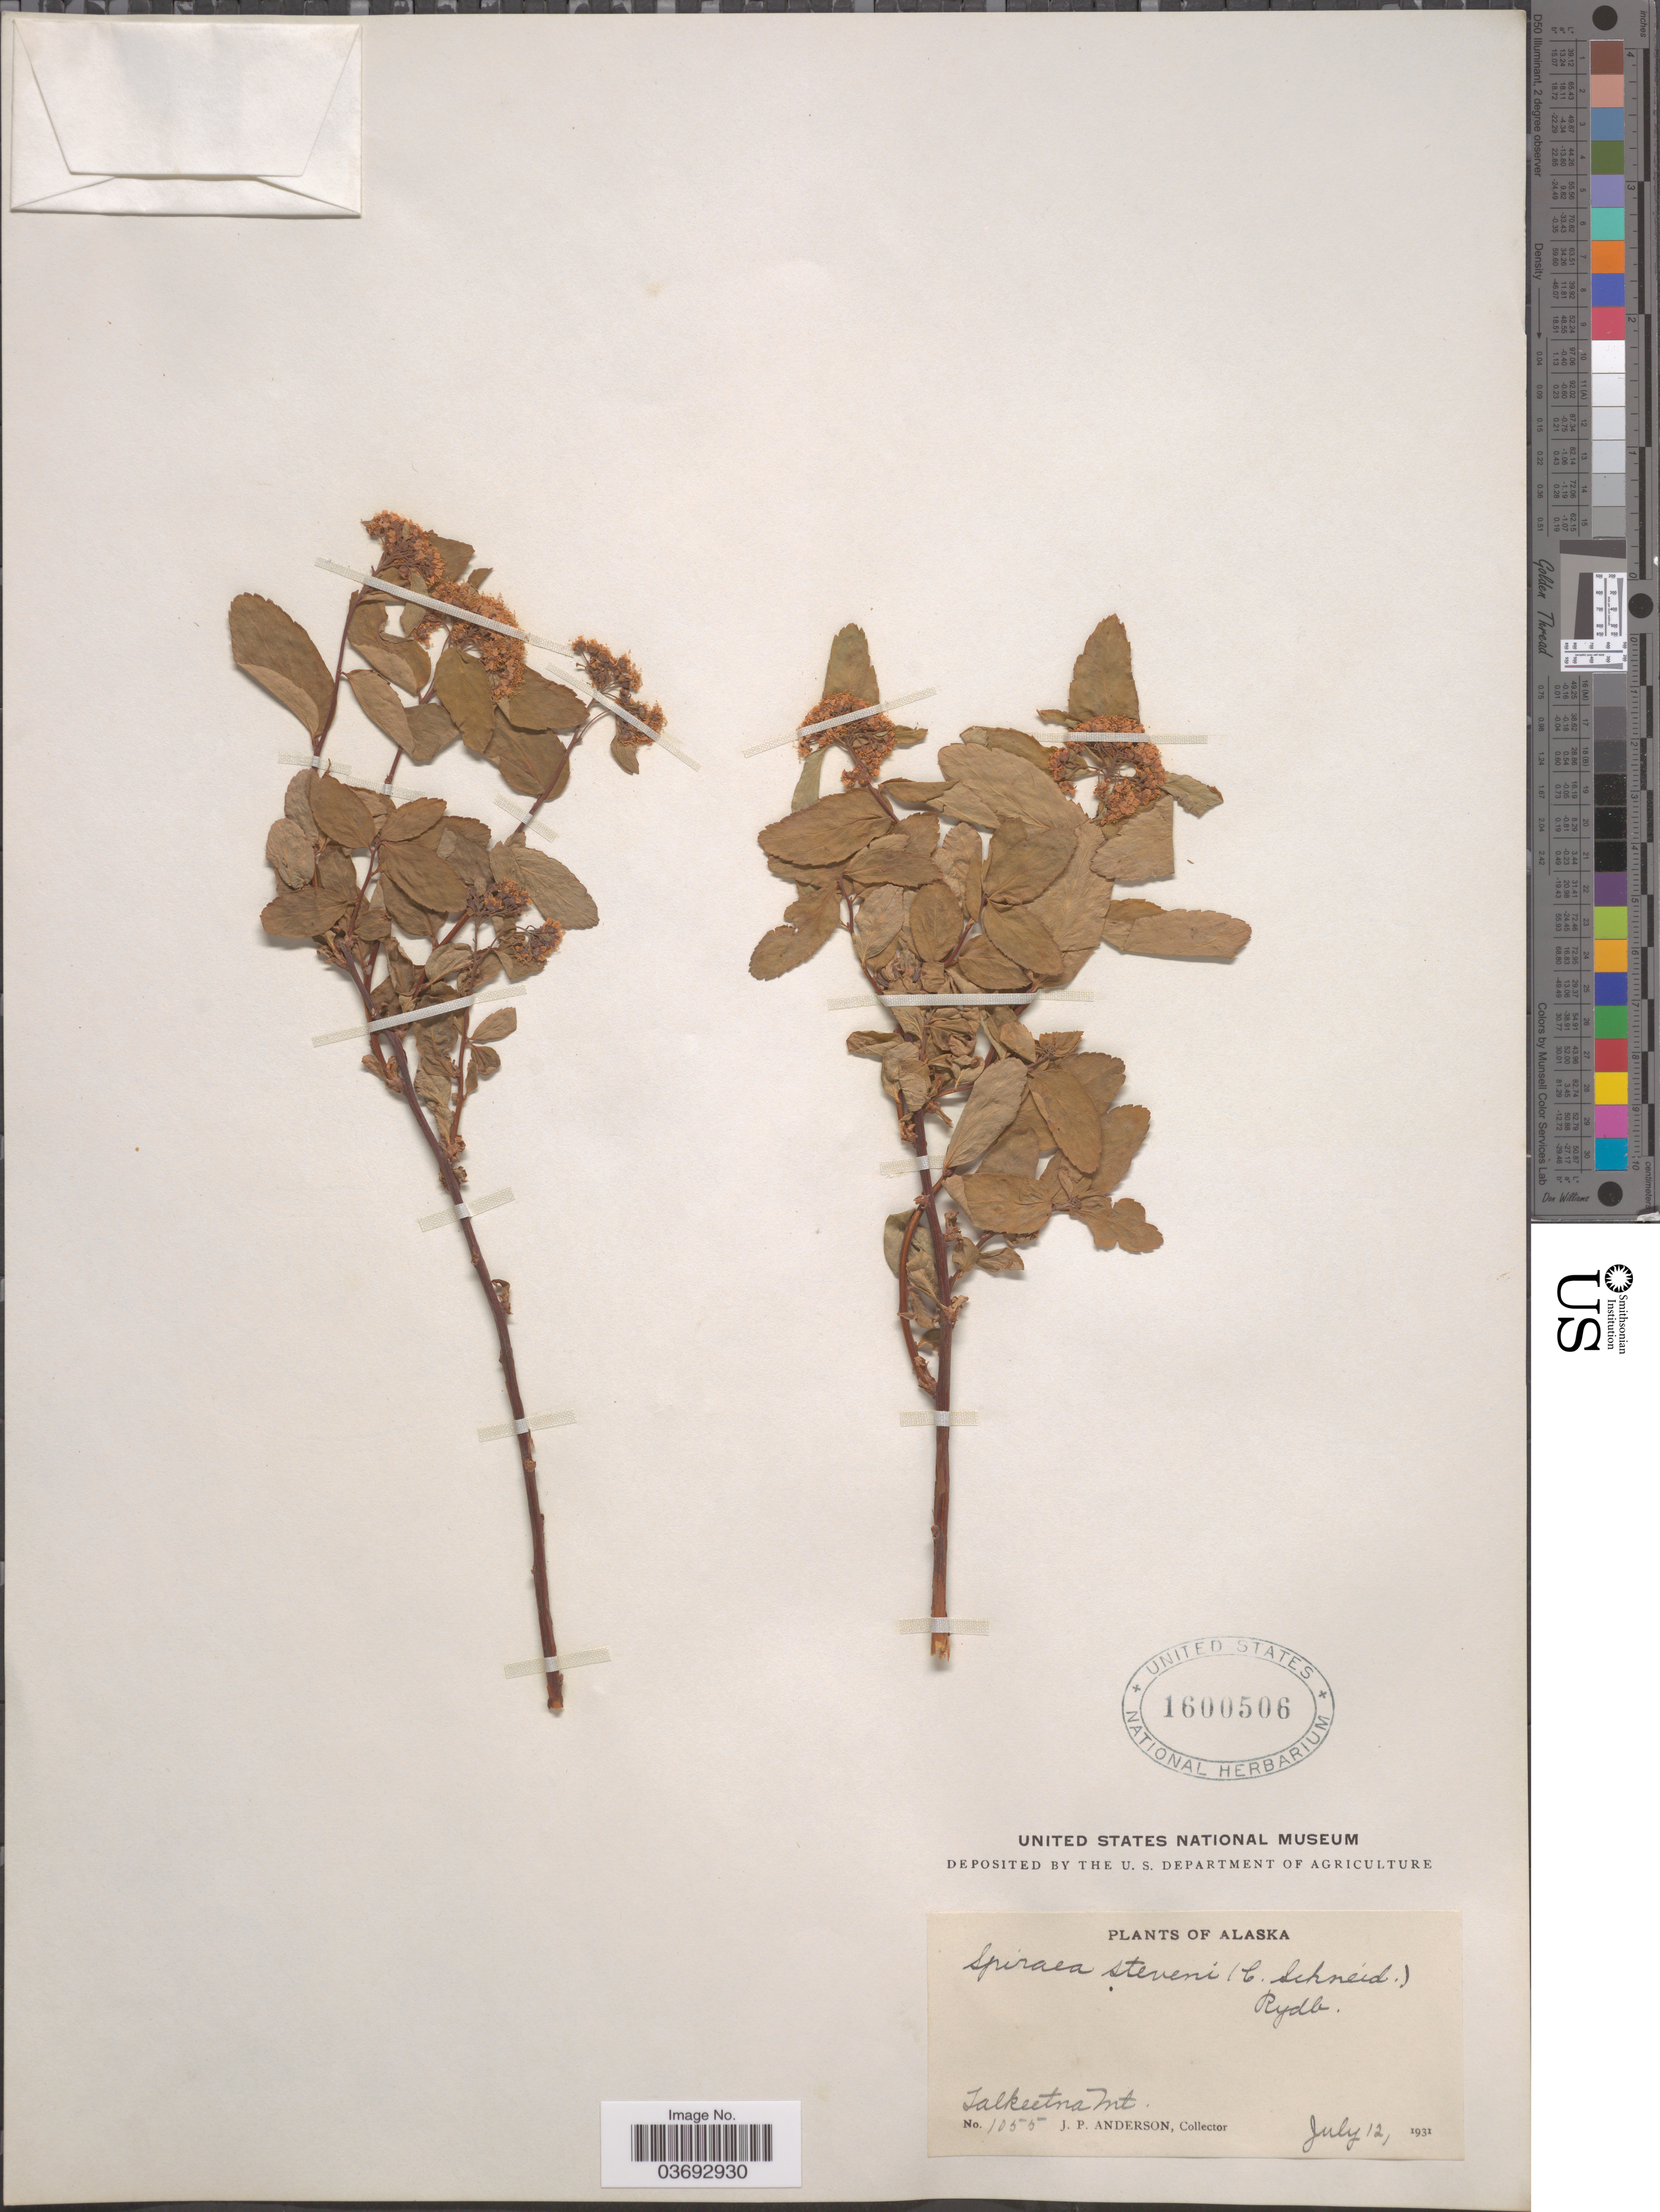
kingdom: Plantae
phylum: Tracheophyta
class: Magnoliopsida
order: Rosales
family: Rosaceae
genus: Spiraea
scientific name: Spiraea stevenii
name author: (C.K. Schneid.) Rydb.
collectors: J. P. Anderson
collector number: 1055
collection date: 1931-07-12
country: United States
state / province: Alaska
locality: Talkeetna Mt.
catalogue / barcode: US 1600506